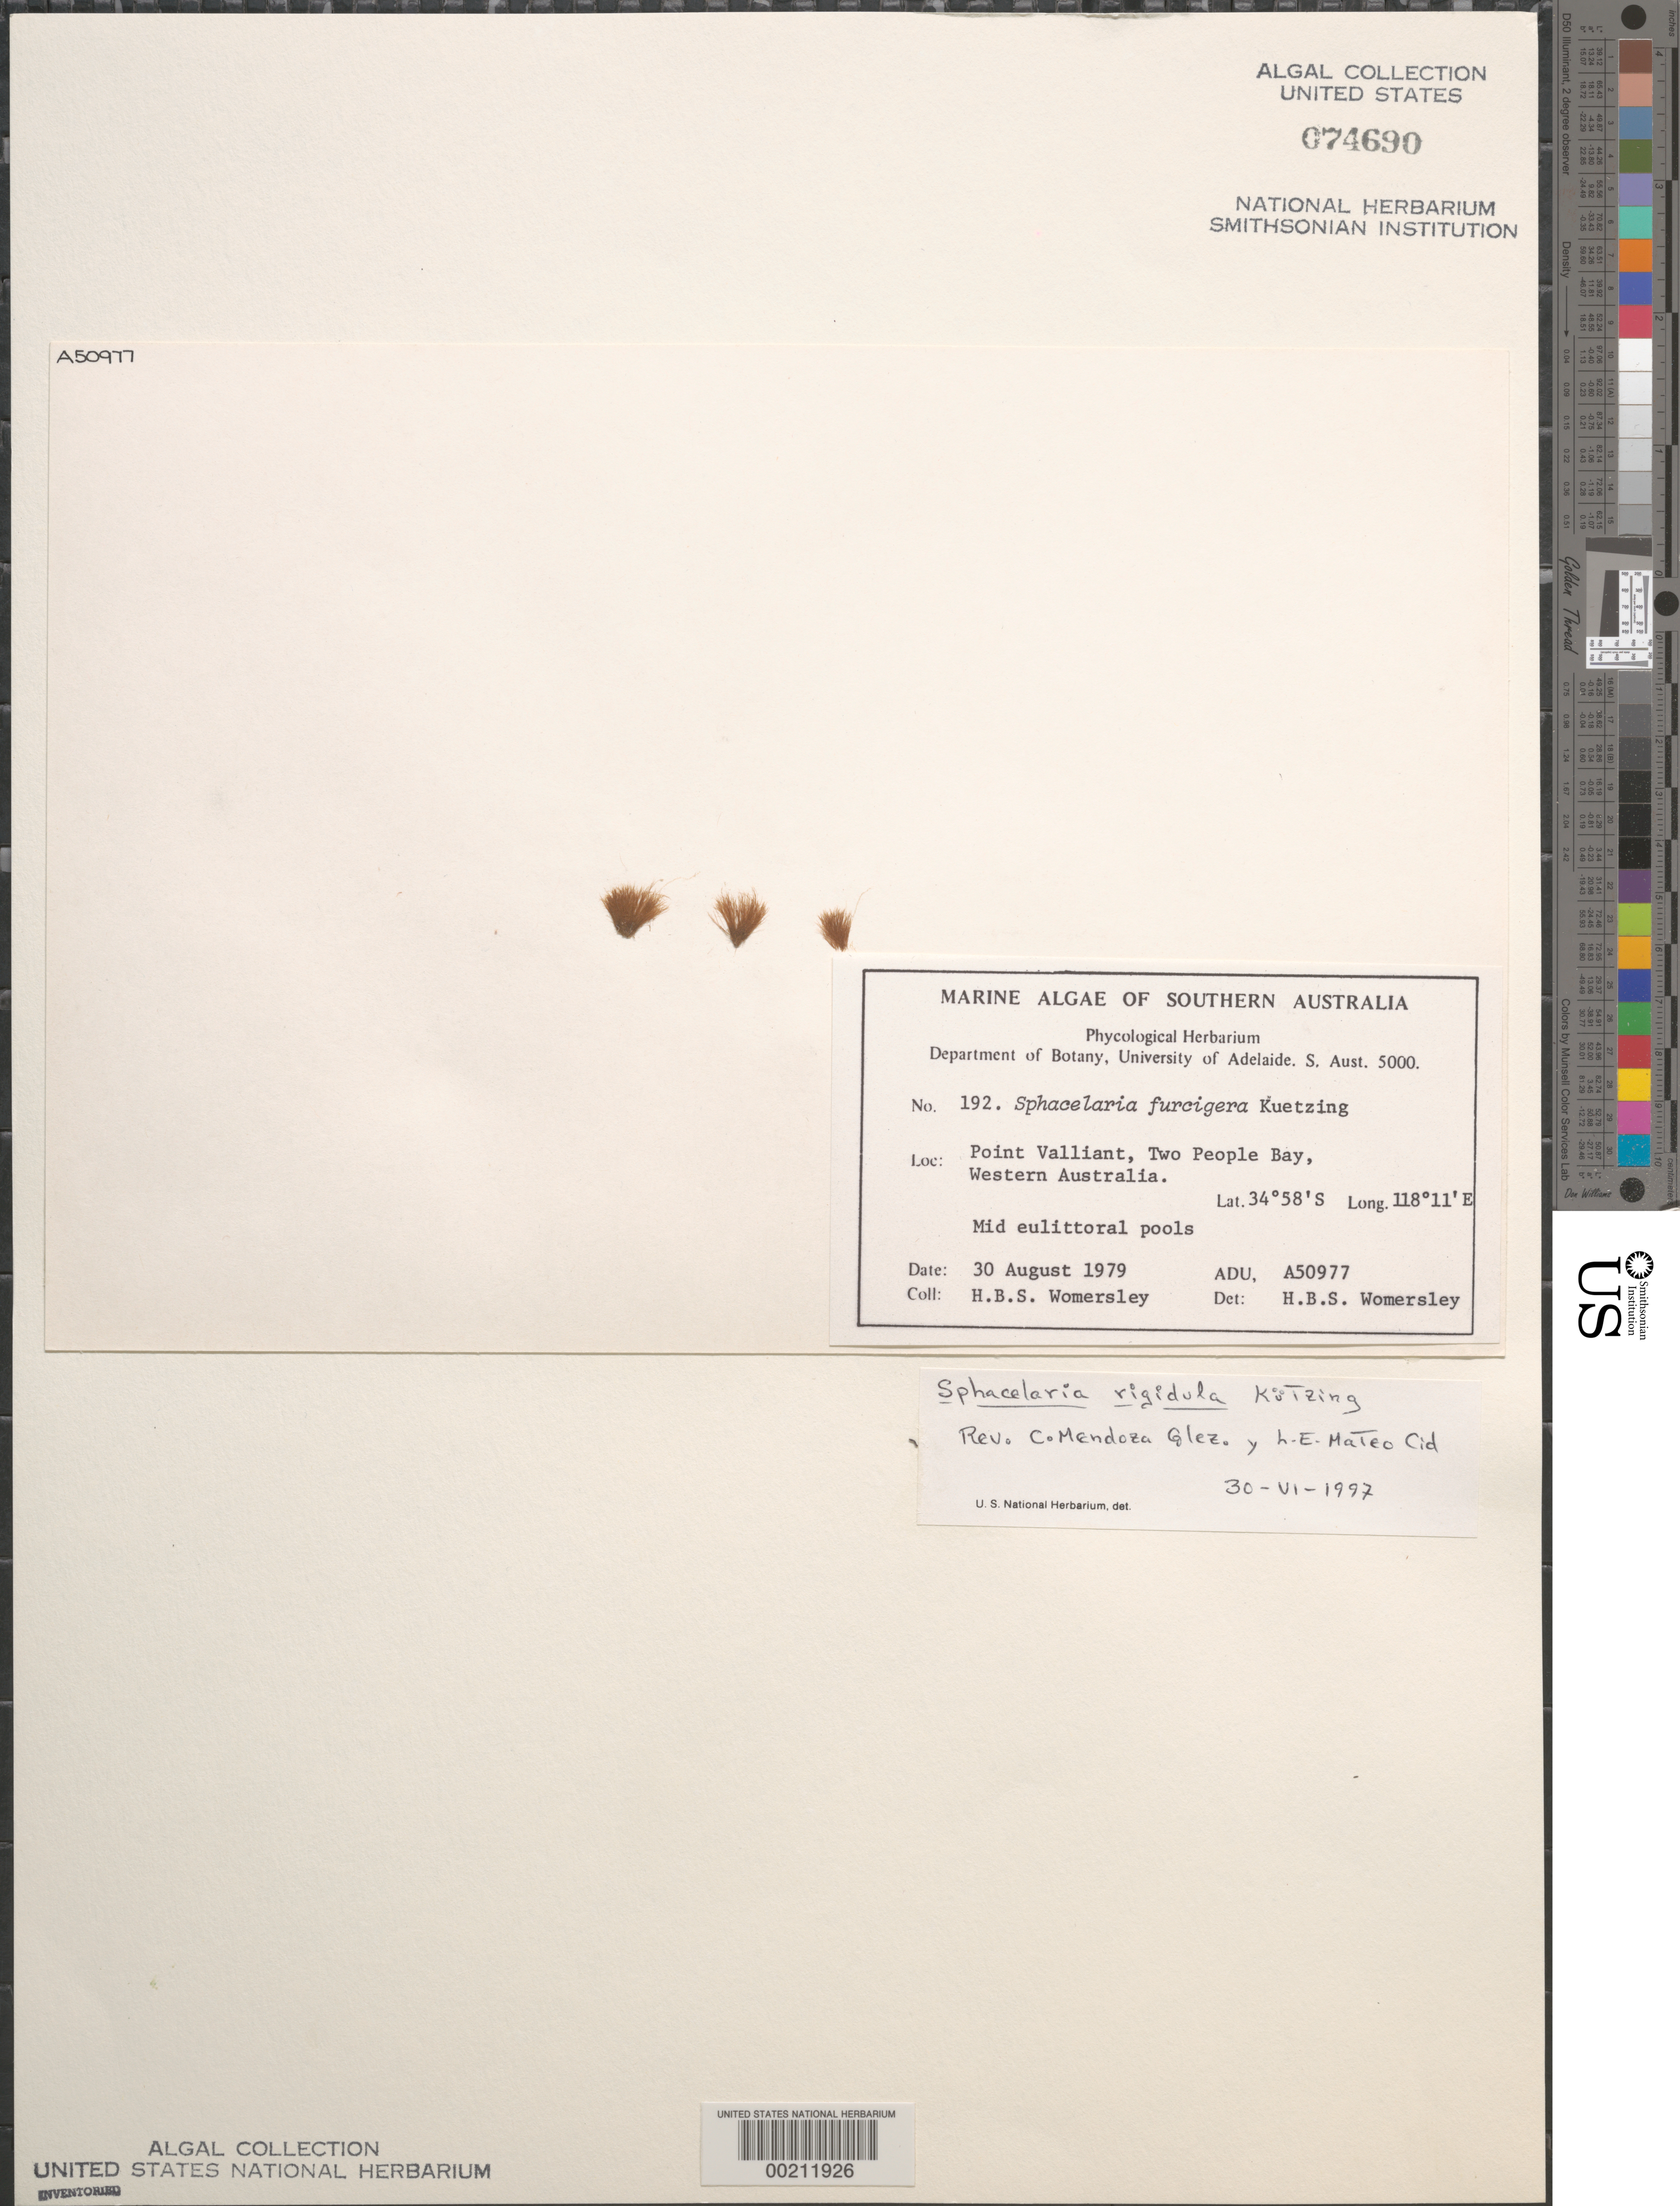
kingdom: Chromista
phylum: Ochrophyta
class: Phaeophyceae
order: Sphacelariales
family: Sphacelariaceae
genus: Sphacelaria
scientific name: Sphacelaria rigidula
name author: Kütz.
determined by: Mendoza G., C.; Mateo. Cid, L. E.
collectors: H. B. S. Womersley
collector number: ADU A50977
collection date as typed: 30 Aug 1979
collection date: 1979-08-30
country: Australia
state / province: Western Australia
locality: Point Valiant, Two People Bay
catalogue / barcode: US 74690